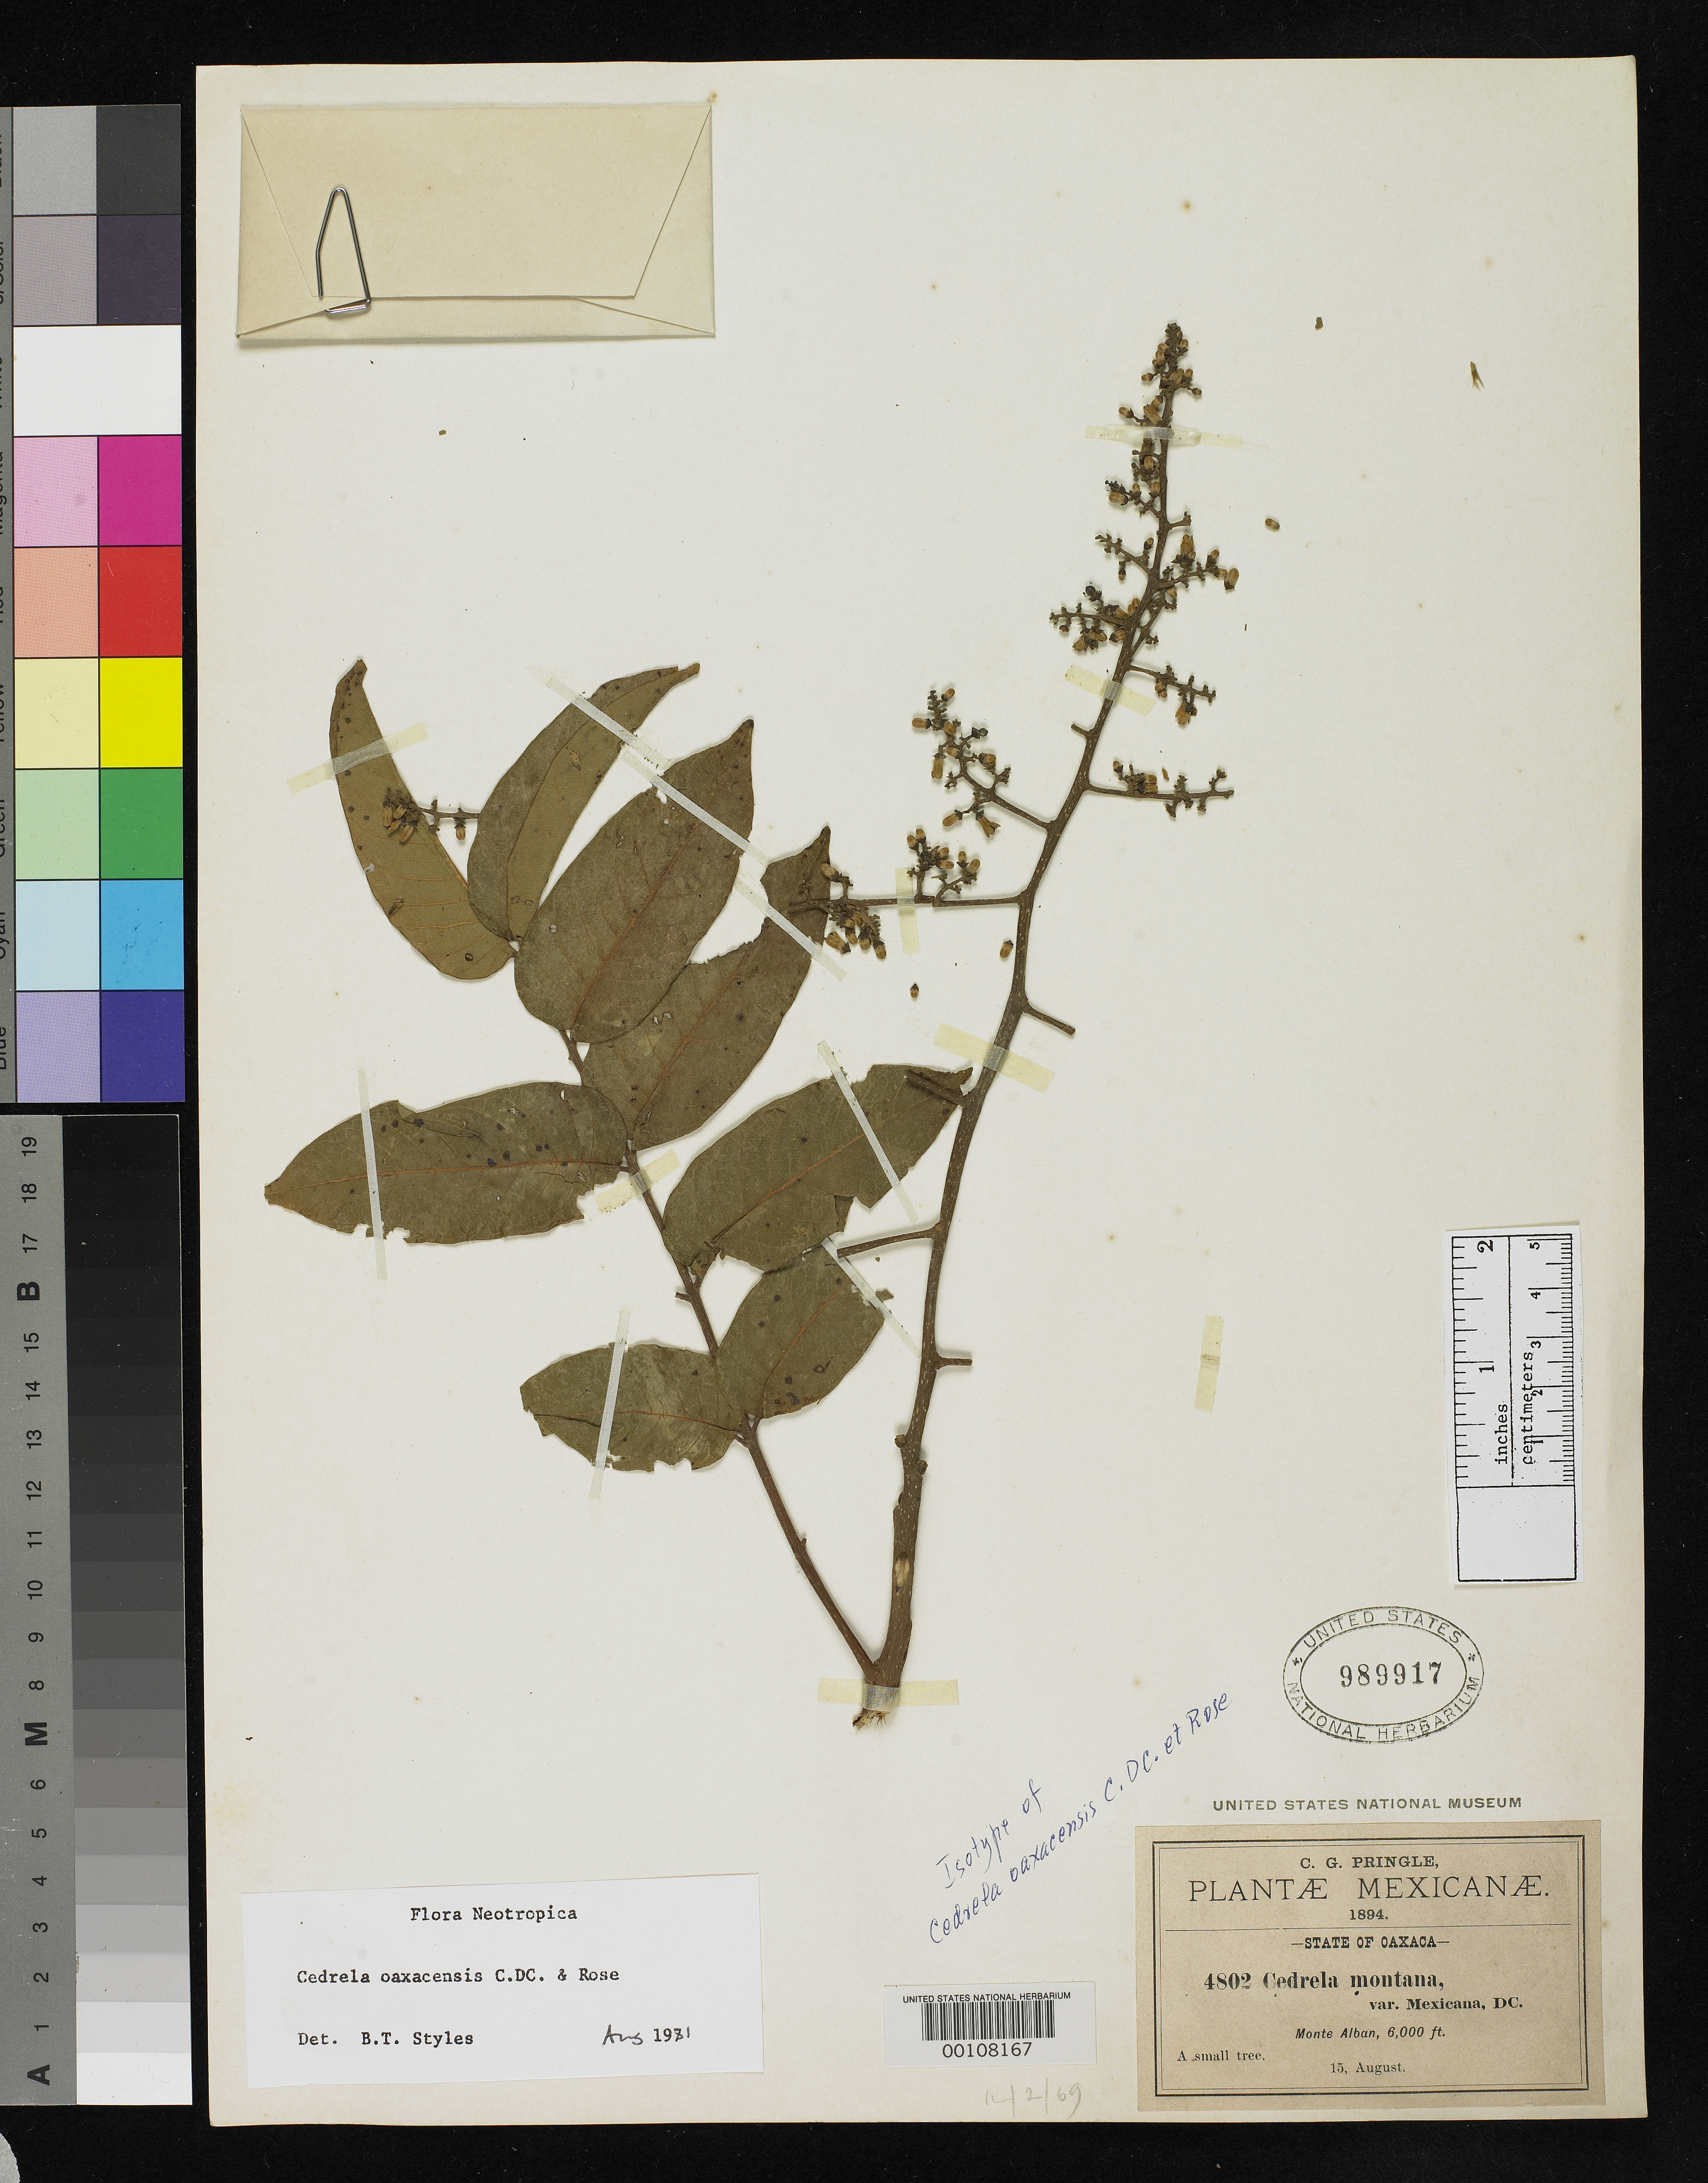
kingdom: Plantae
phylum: Tracheophyta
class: Magnoliopsida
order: Sapindales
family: Meliaceae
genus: Cedrela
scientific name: Cedrela oaxacensis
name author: C. DC. & Rose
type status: Isosyntype; Lectotype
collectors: C. G. Pringle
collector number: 4802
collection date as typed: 15 Aug 1894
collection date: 1894-08-15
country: Mexico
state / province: Oaxaca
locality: Monte Alban.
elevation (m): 1829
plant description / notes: Cedrela oaxacensis "sp. nov." was an [implicit] nom. nov. for Cedrela montana var. mexicana C.DC. cited in synonymy [non Cedrela mexicana M. Roem. 1846]. C.E. Smith designated Pringle 4802 as "lectotype collection" but as nom. nov., C. oaxacensis has the same type as replaced name (Andrieux 483); see Pennington & Styles 1981, Fl. Neotrop. Monogr. 28: 372-373.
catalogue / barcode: US 989917